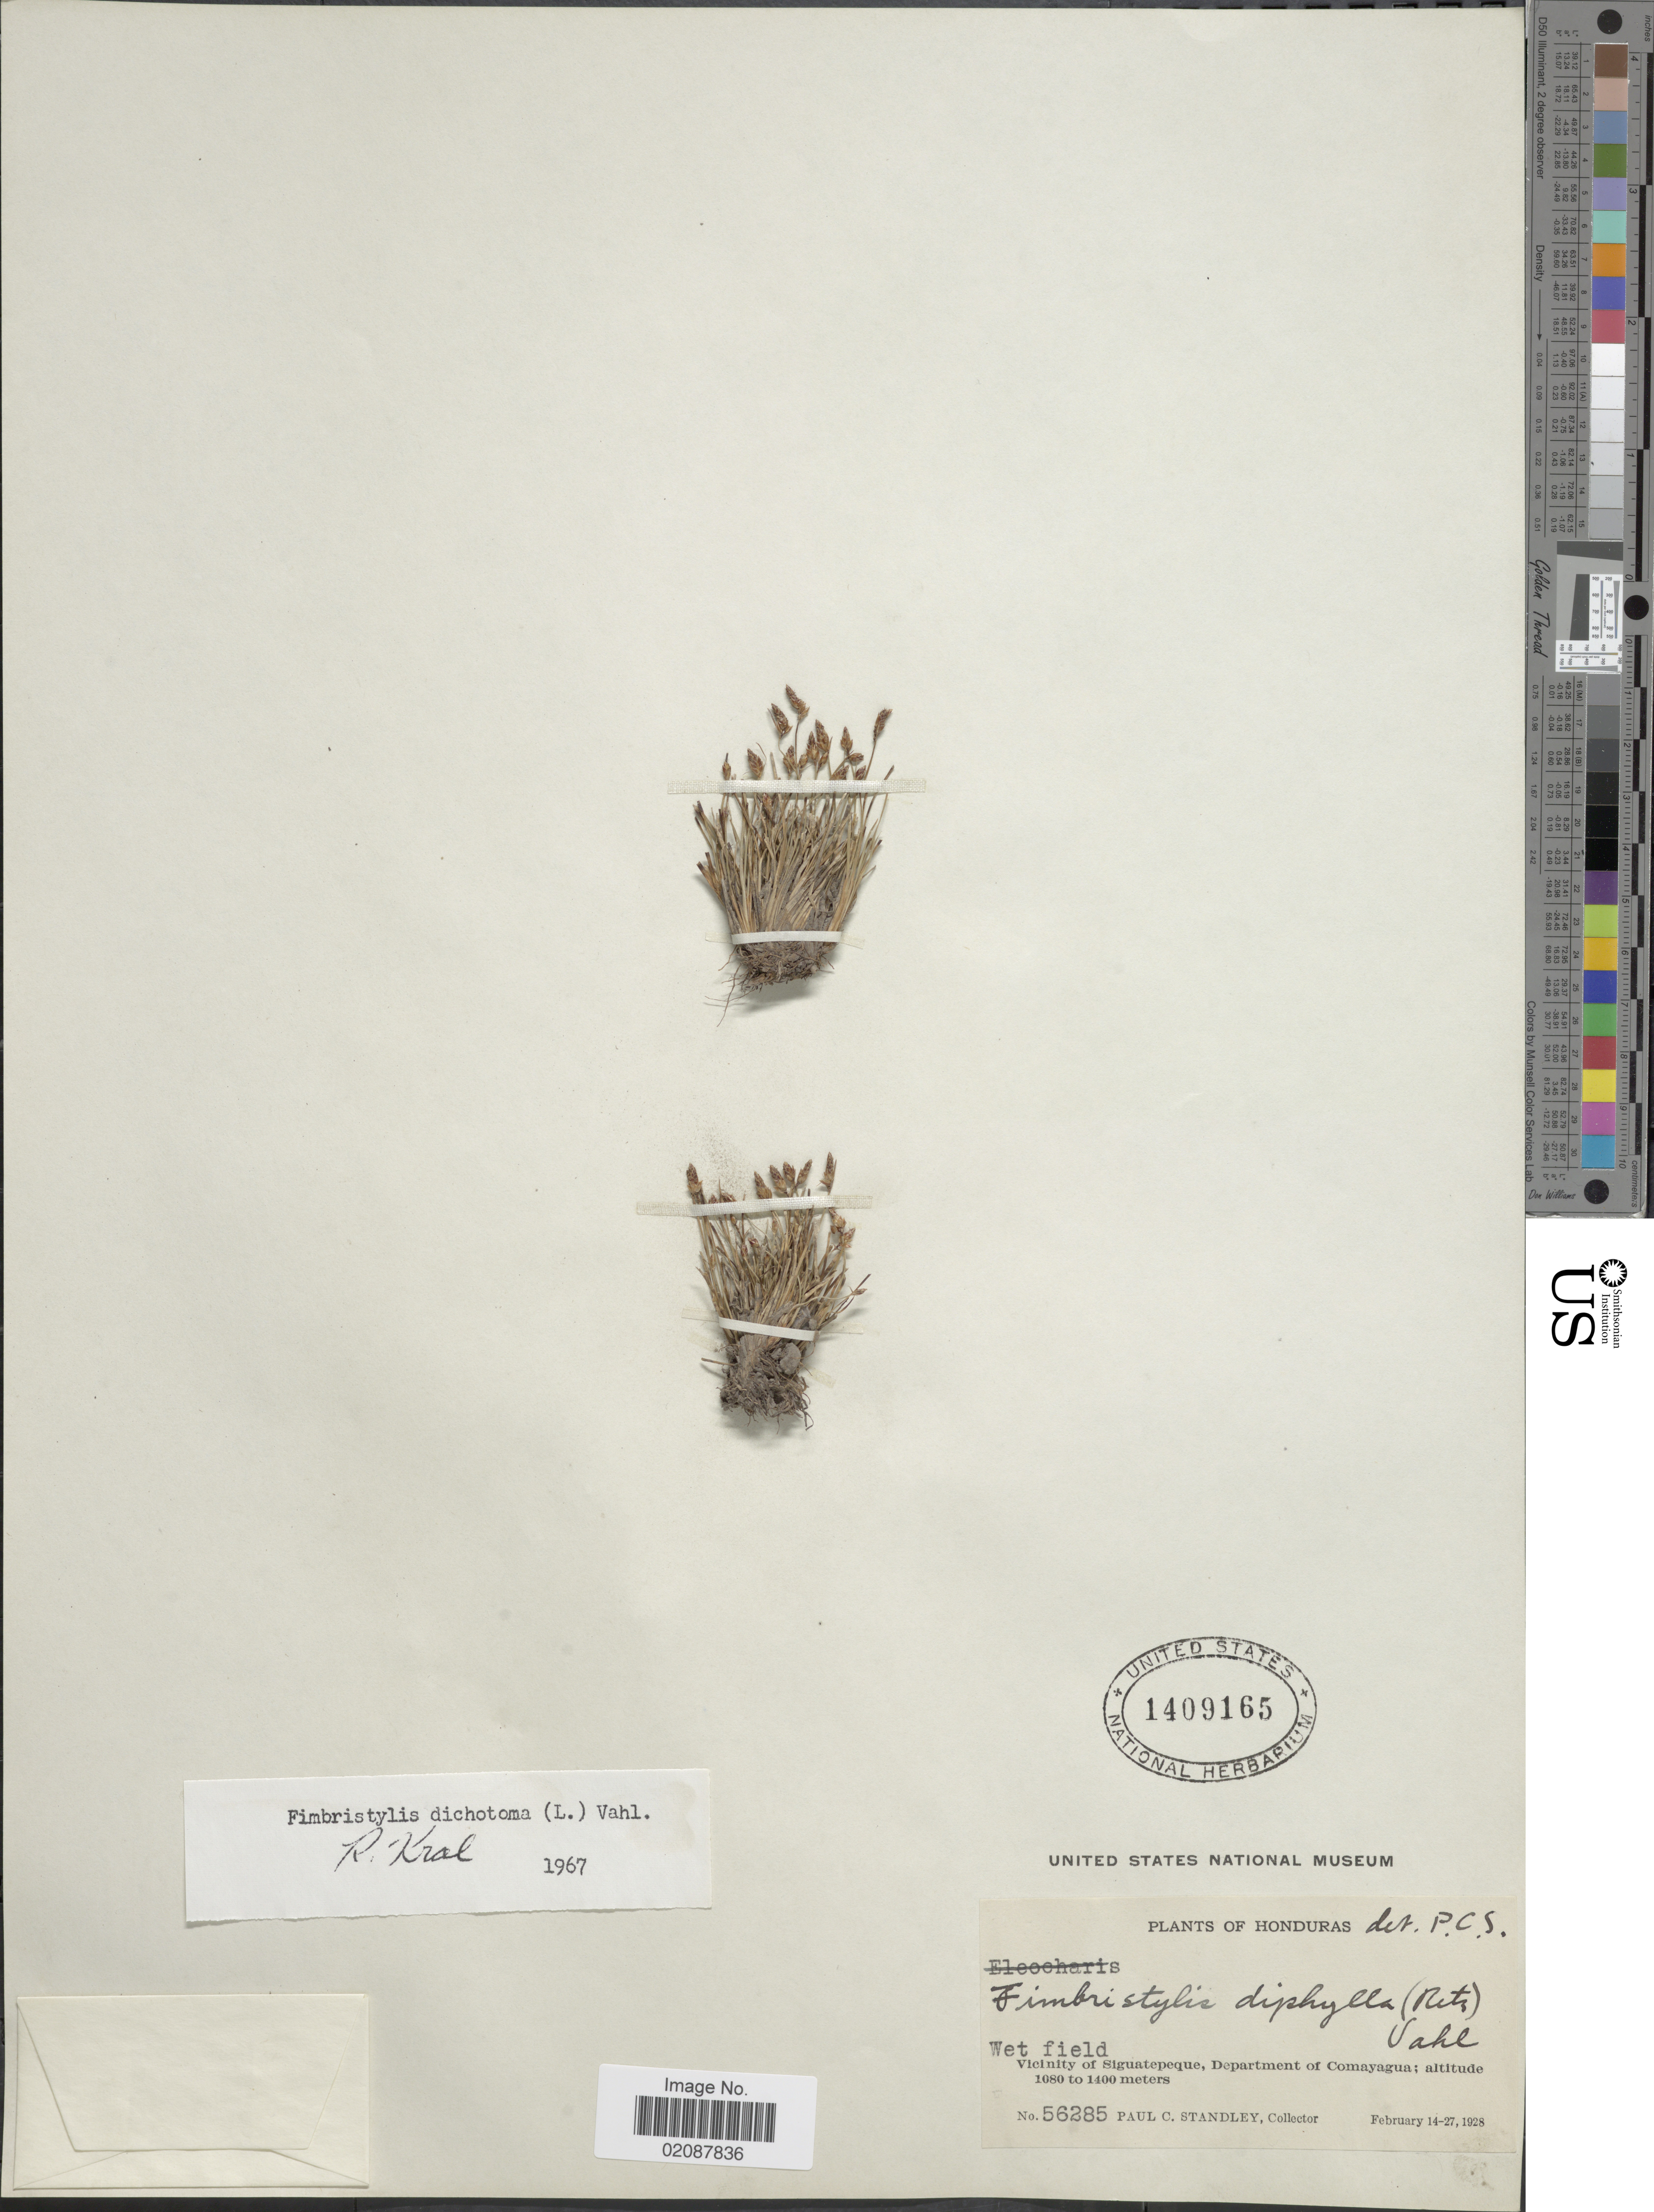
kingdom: Plantae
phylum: Tracheophyta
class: Liliopsida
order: Poales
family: Cyperaceae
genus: Fimbristylis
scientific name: Fimbristylis dichotoma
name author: (L.) Vahl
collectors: P. C. Standley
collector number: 56285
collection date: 1928-02-14/1928-02-27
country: Honduras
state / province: Comayagua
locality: Vicinity of Siguatepeque, Department of Comayagua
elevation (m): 1080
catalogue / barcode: US 1409165